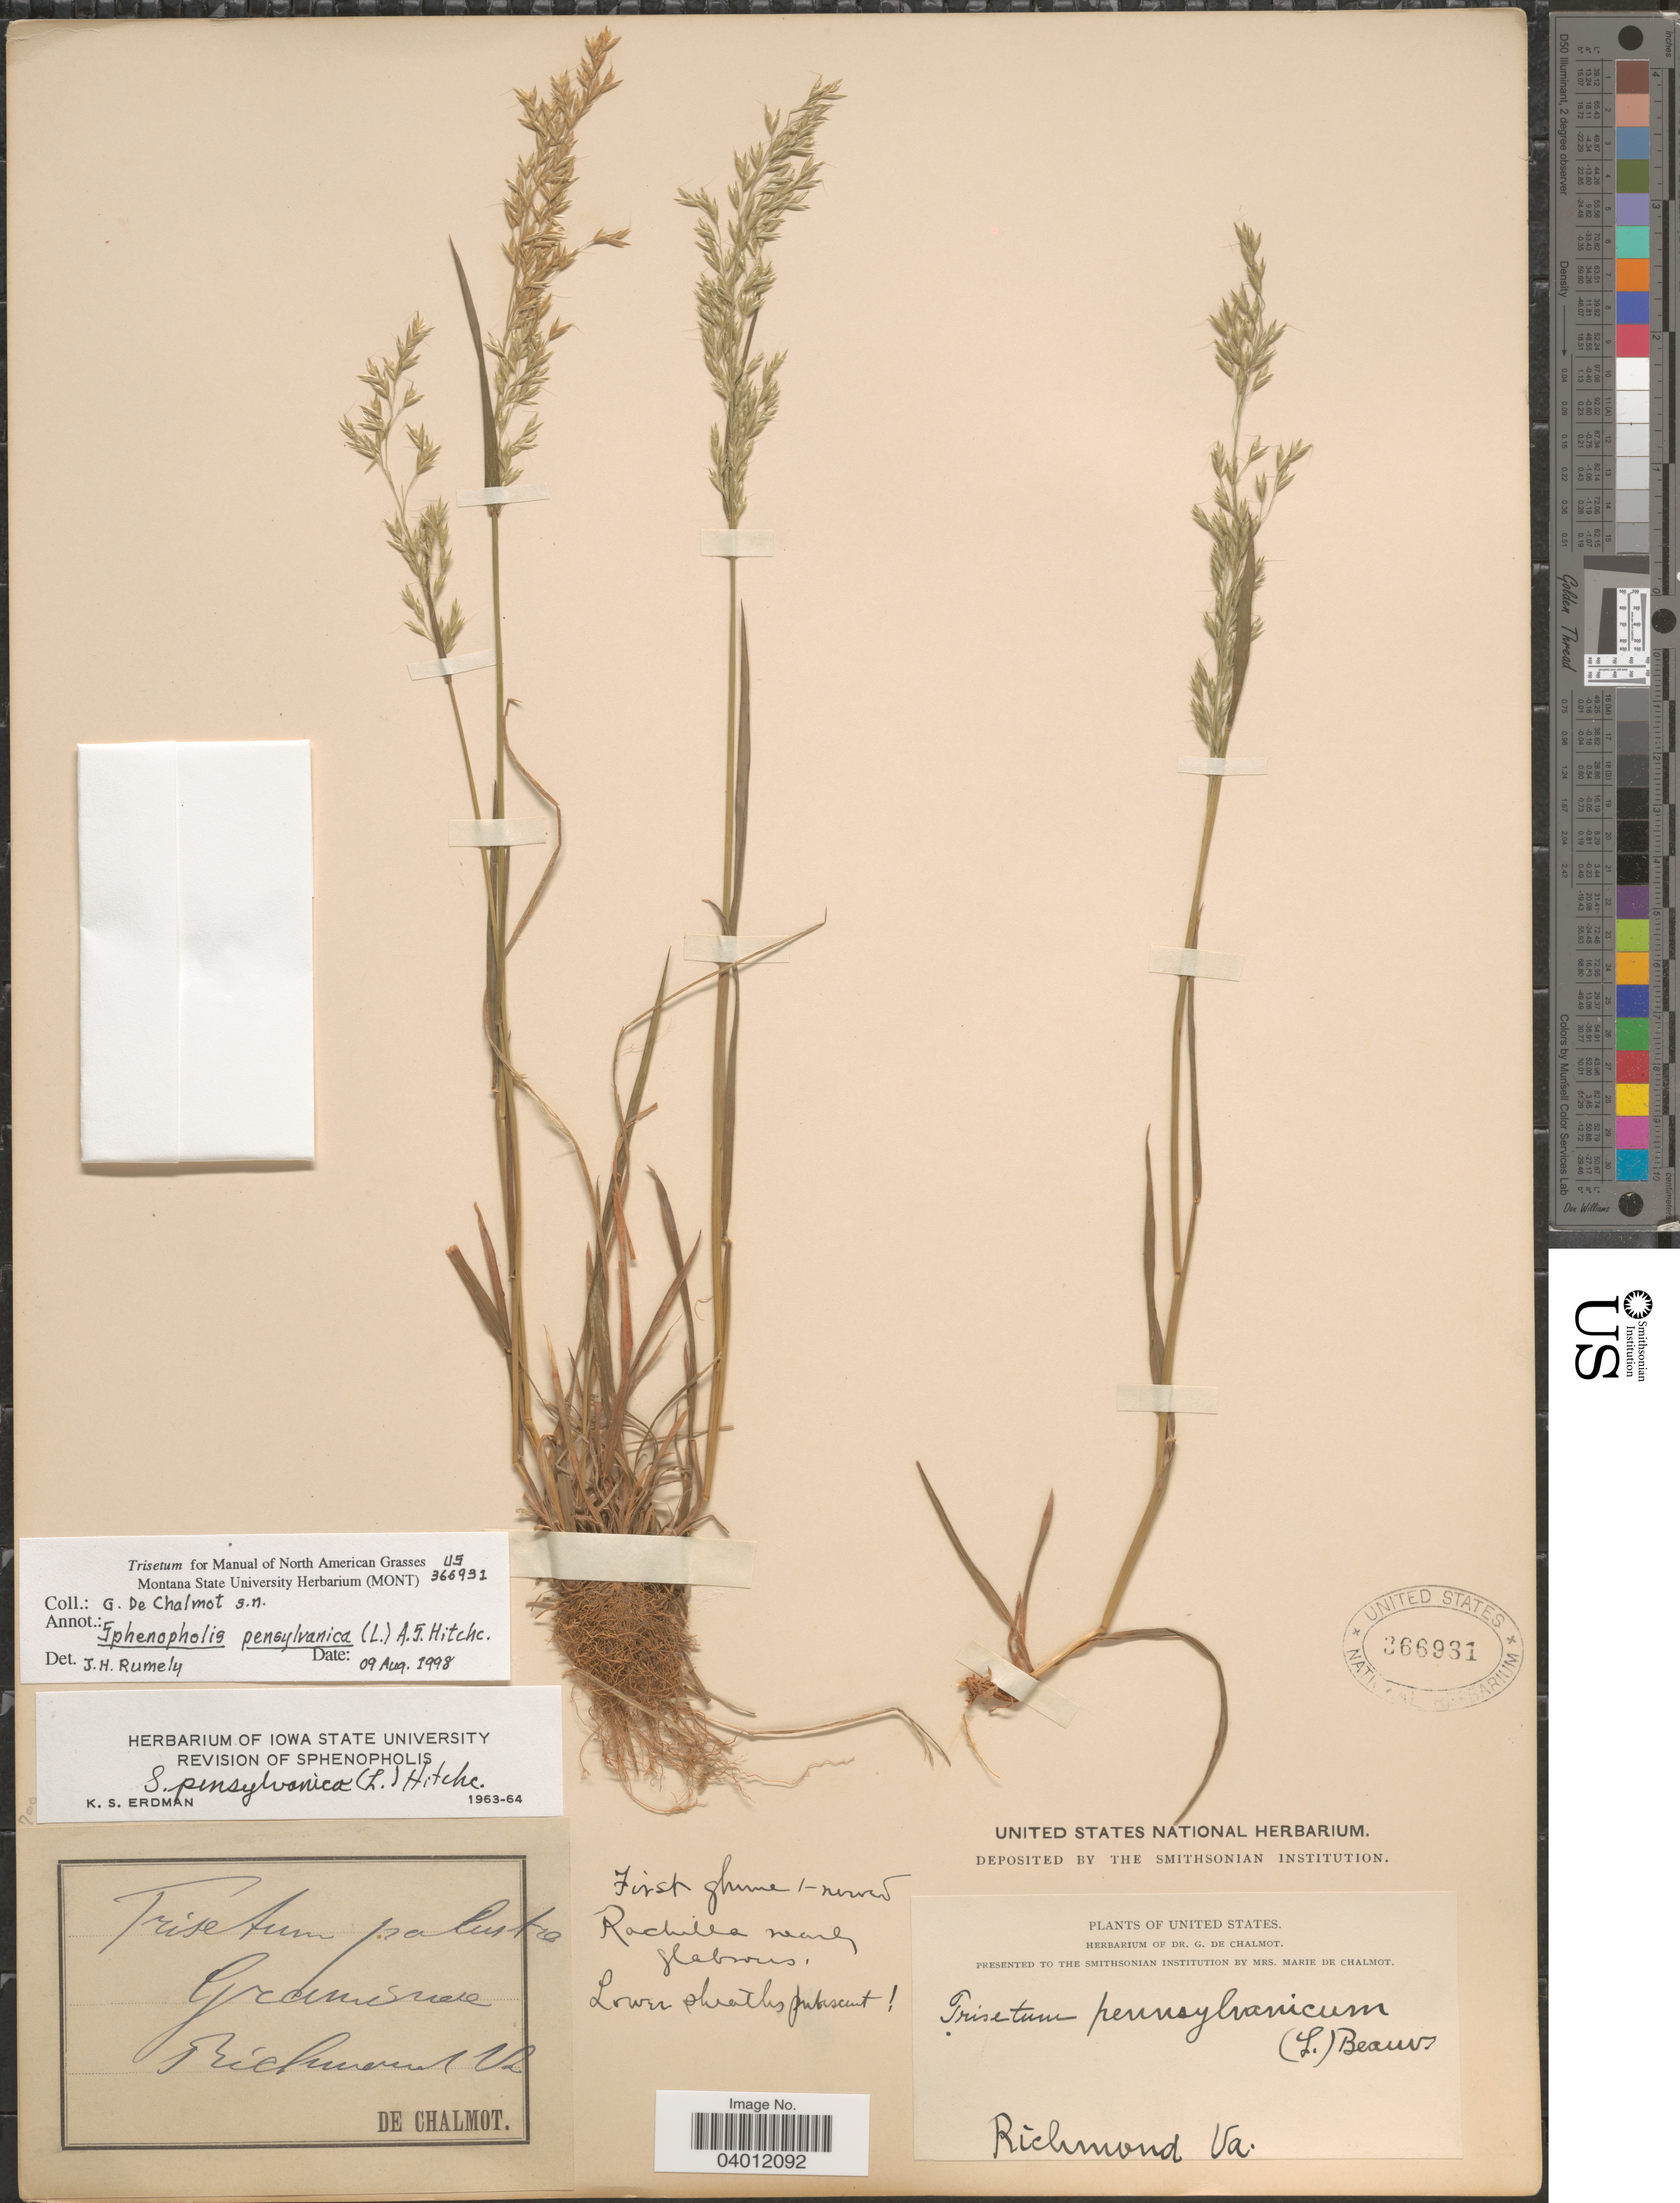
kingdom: Plantae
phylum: Tracheophyta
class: Liliopsida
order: Poales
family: Poaceae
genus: Sphenopholis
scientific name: Sphenopholis pensylvanica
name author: (L.) Hitchc.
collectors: G. de Chalmot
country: United States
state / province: Virginia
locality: Richmond.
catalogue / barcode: US 366931